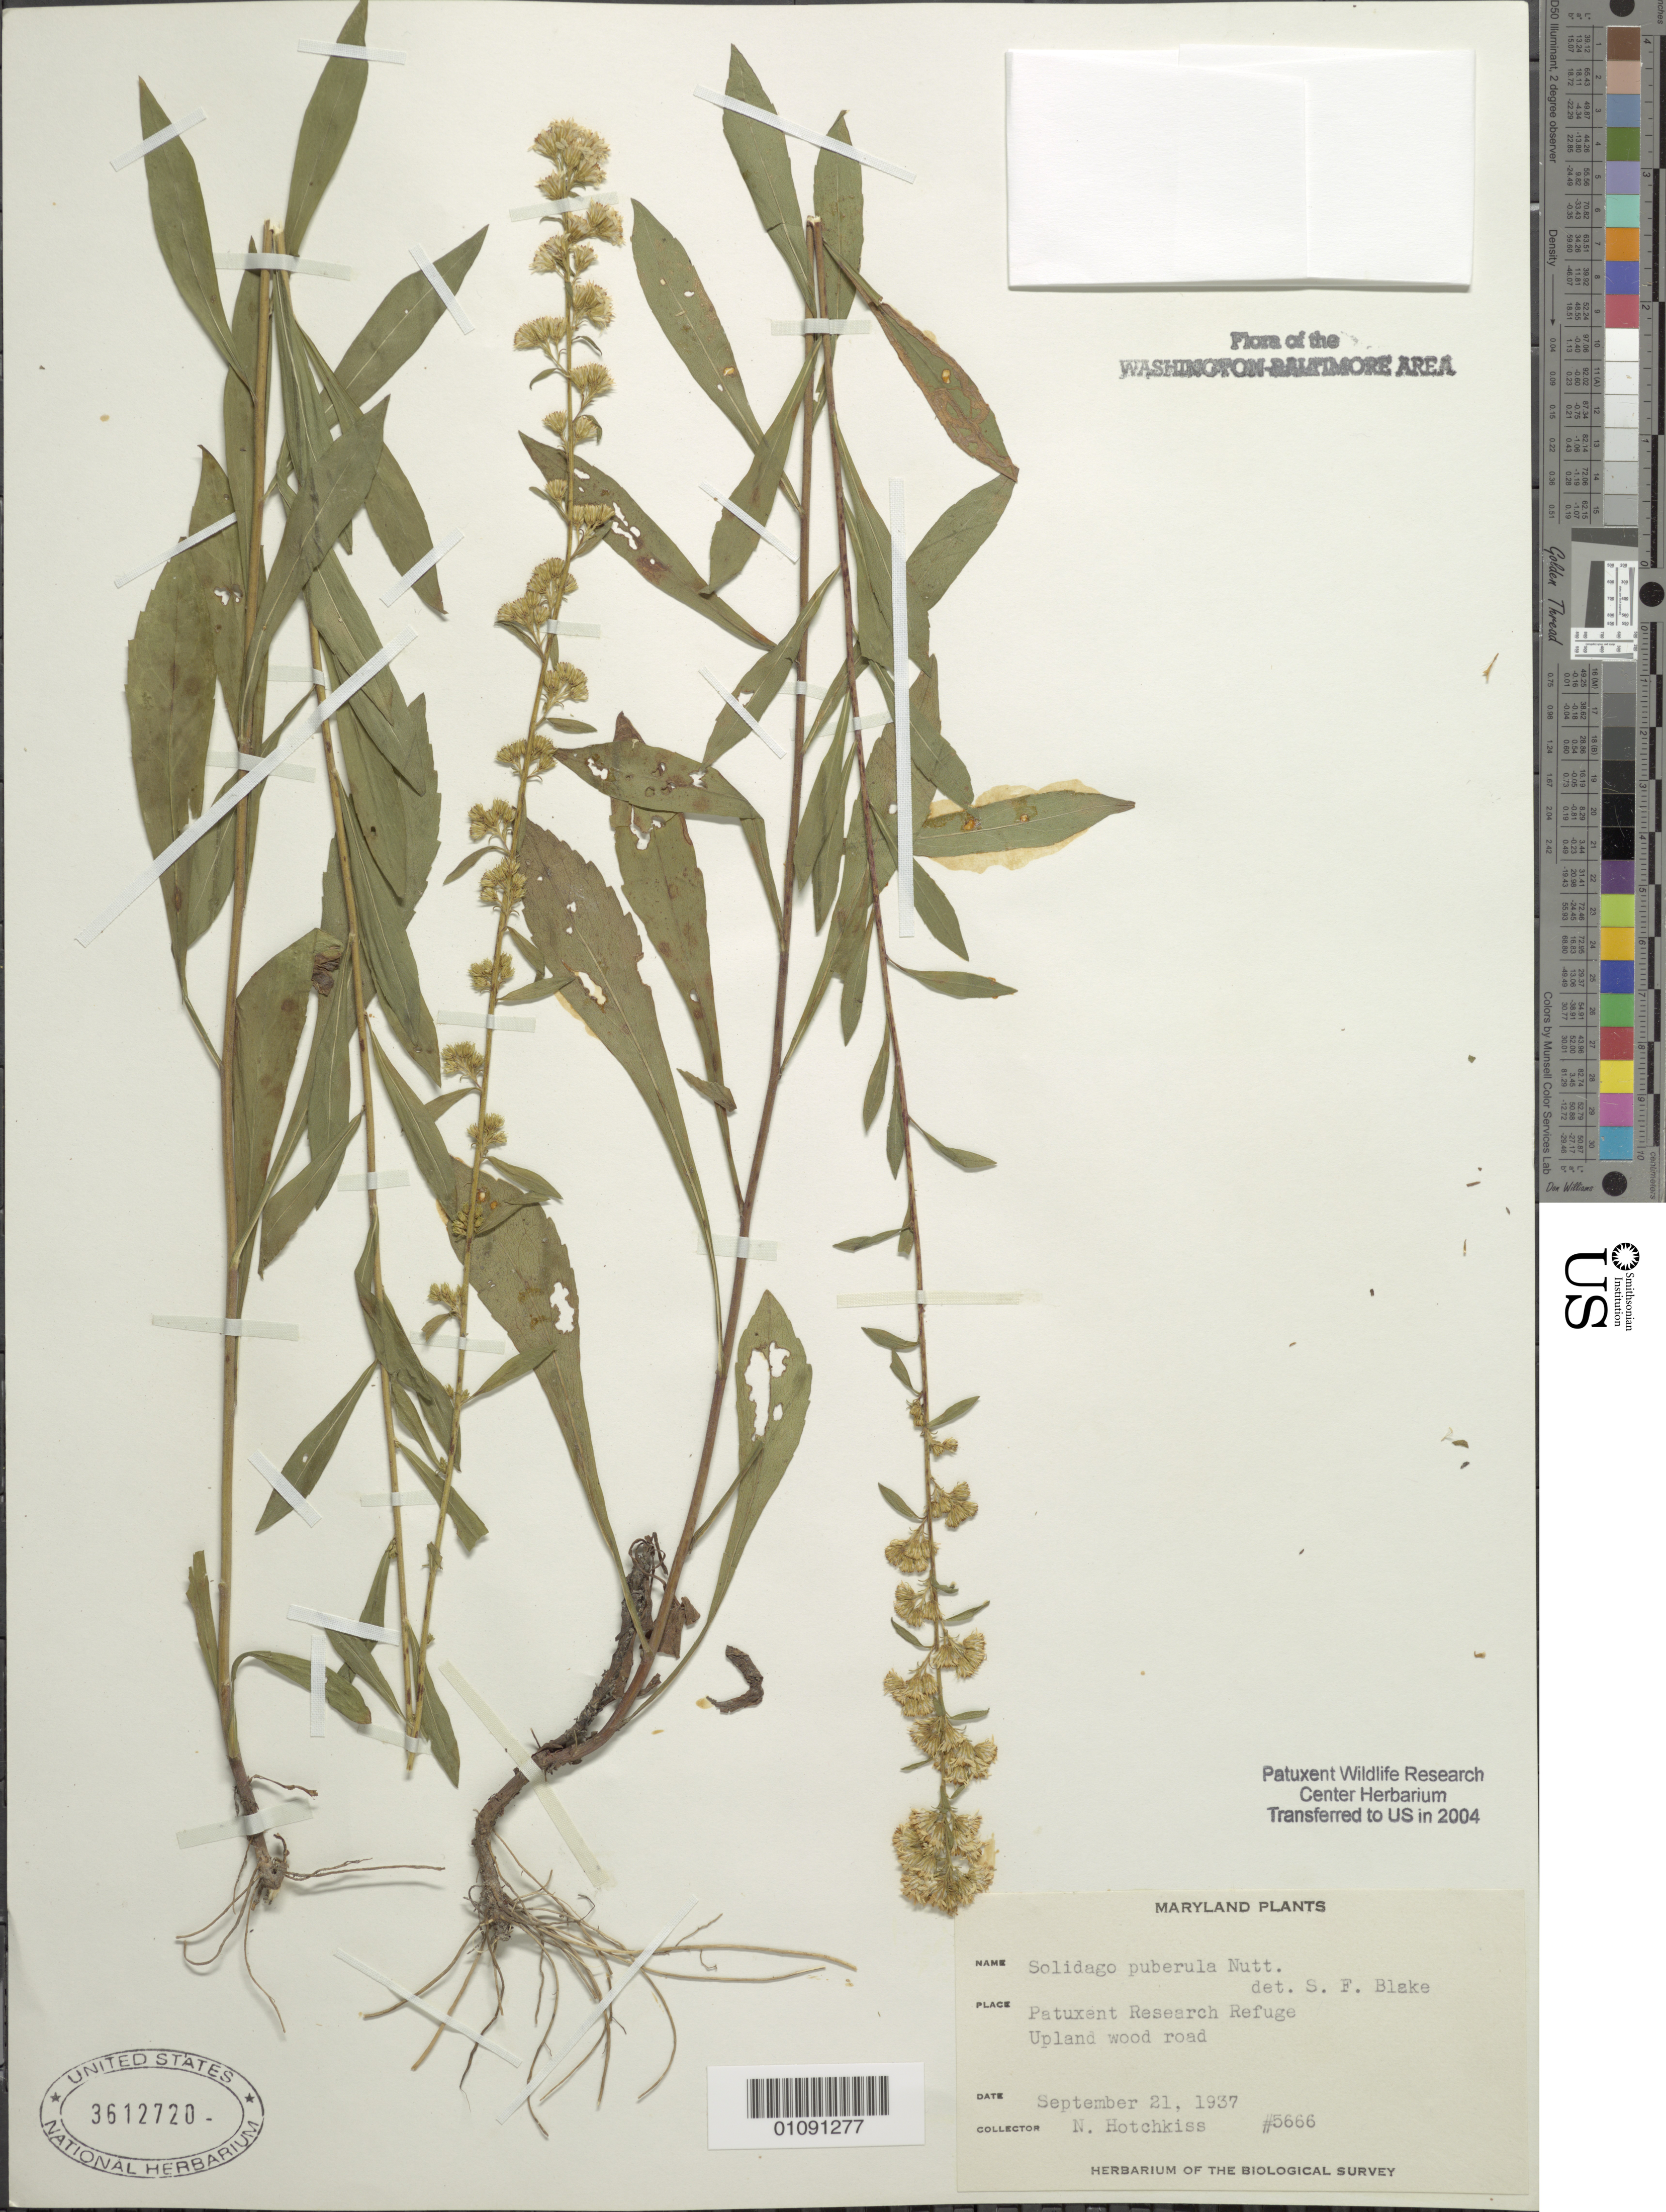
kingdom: Plantae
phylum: Tracheophyta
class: Magnoliopsida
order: Asterales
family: Asteraceae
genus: Solidago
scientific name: Solidago puberula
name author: Nutt.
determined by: Blake, Sydney F.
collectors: N. Hotchkiss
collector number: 5666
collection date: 1937-09-21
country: United States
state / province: Maryland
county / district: Prince George's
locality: Patuxent Wildlife Refuge.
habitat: Upland wood road.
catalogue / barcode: US 3612720